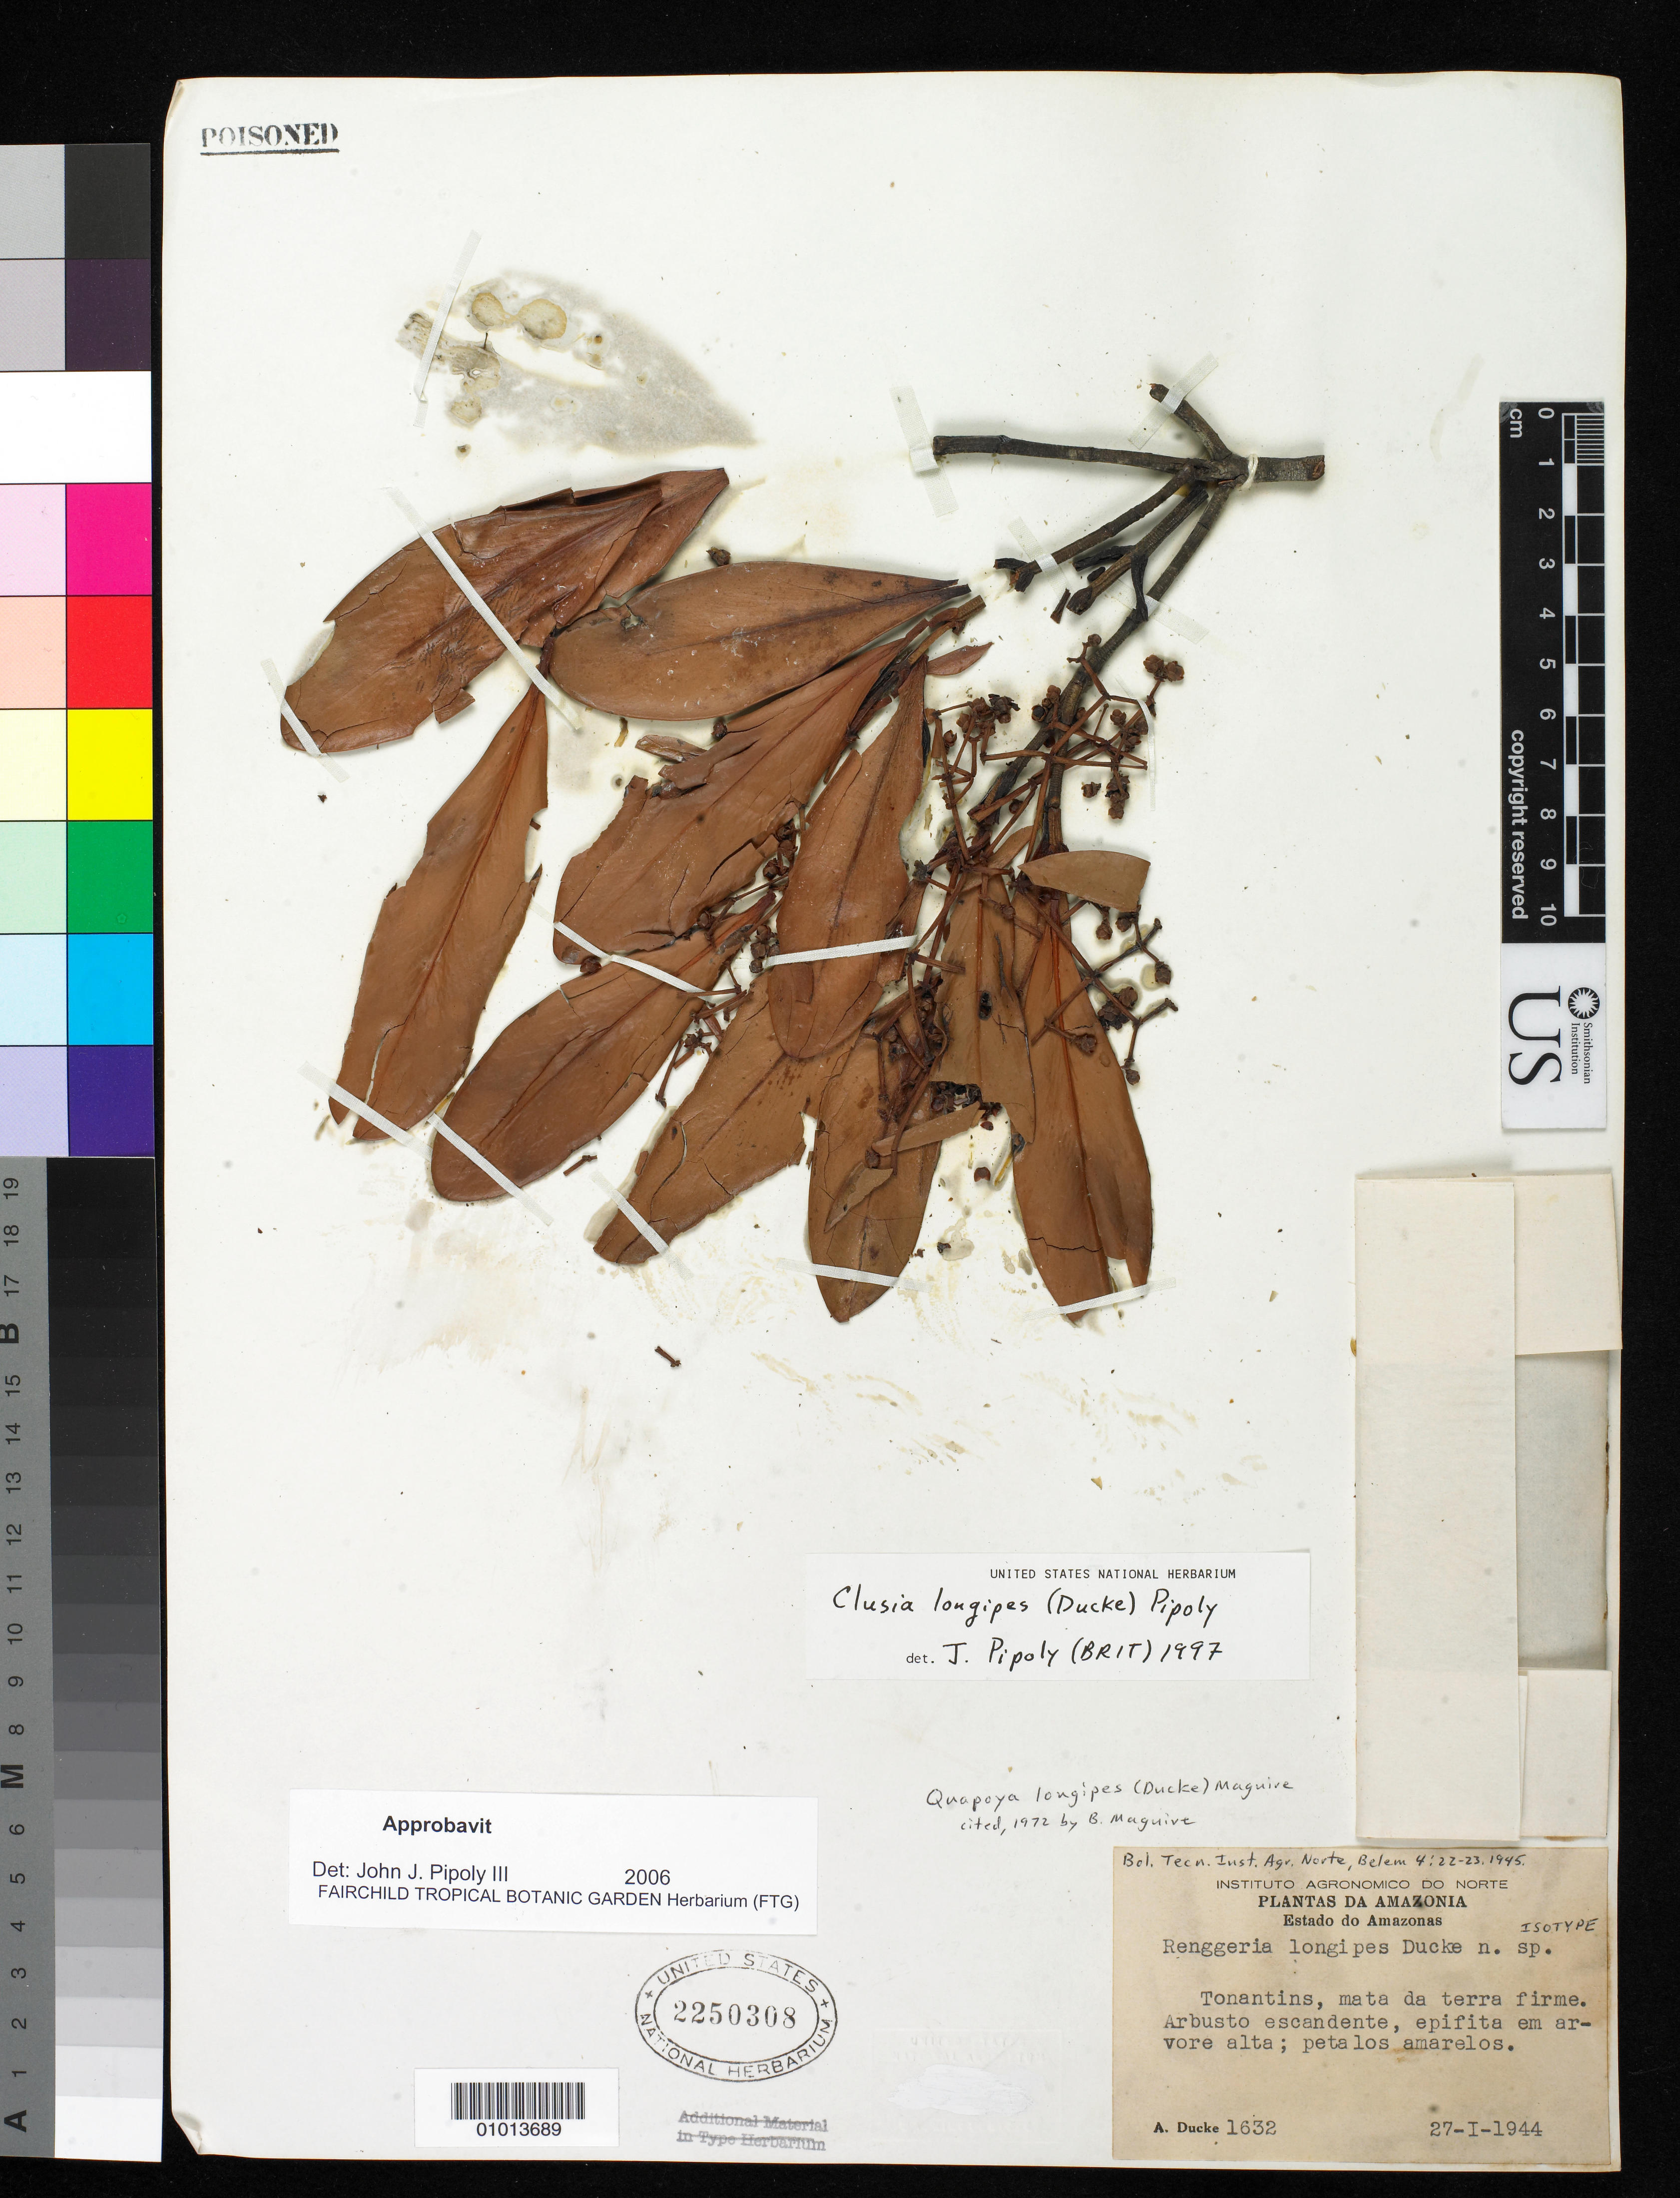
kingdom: Plantae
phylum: Tracheophyta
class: Magnoliopsida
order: Malpighiales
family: Clusiaceae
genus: Renggeria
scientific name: Renggeria longipes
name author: Ducke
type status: Isotype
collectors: A. Ducke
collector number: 1632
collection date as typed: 27 Jan 1944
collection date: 1944-01-27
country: Brazil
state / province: Amazonas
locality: Tonantins.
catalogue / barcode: US 2250308